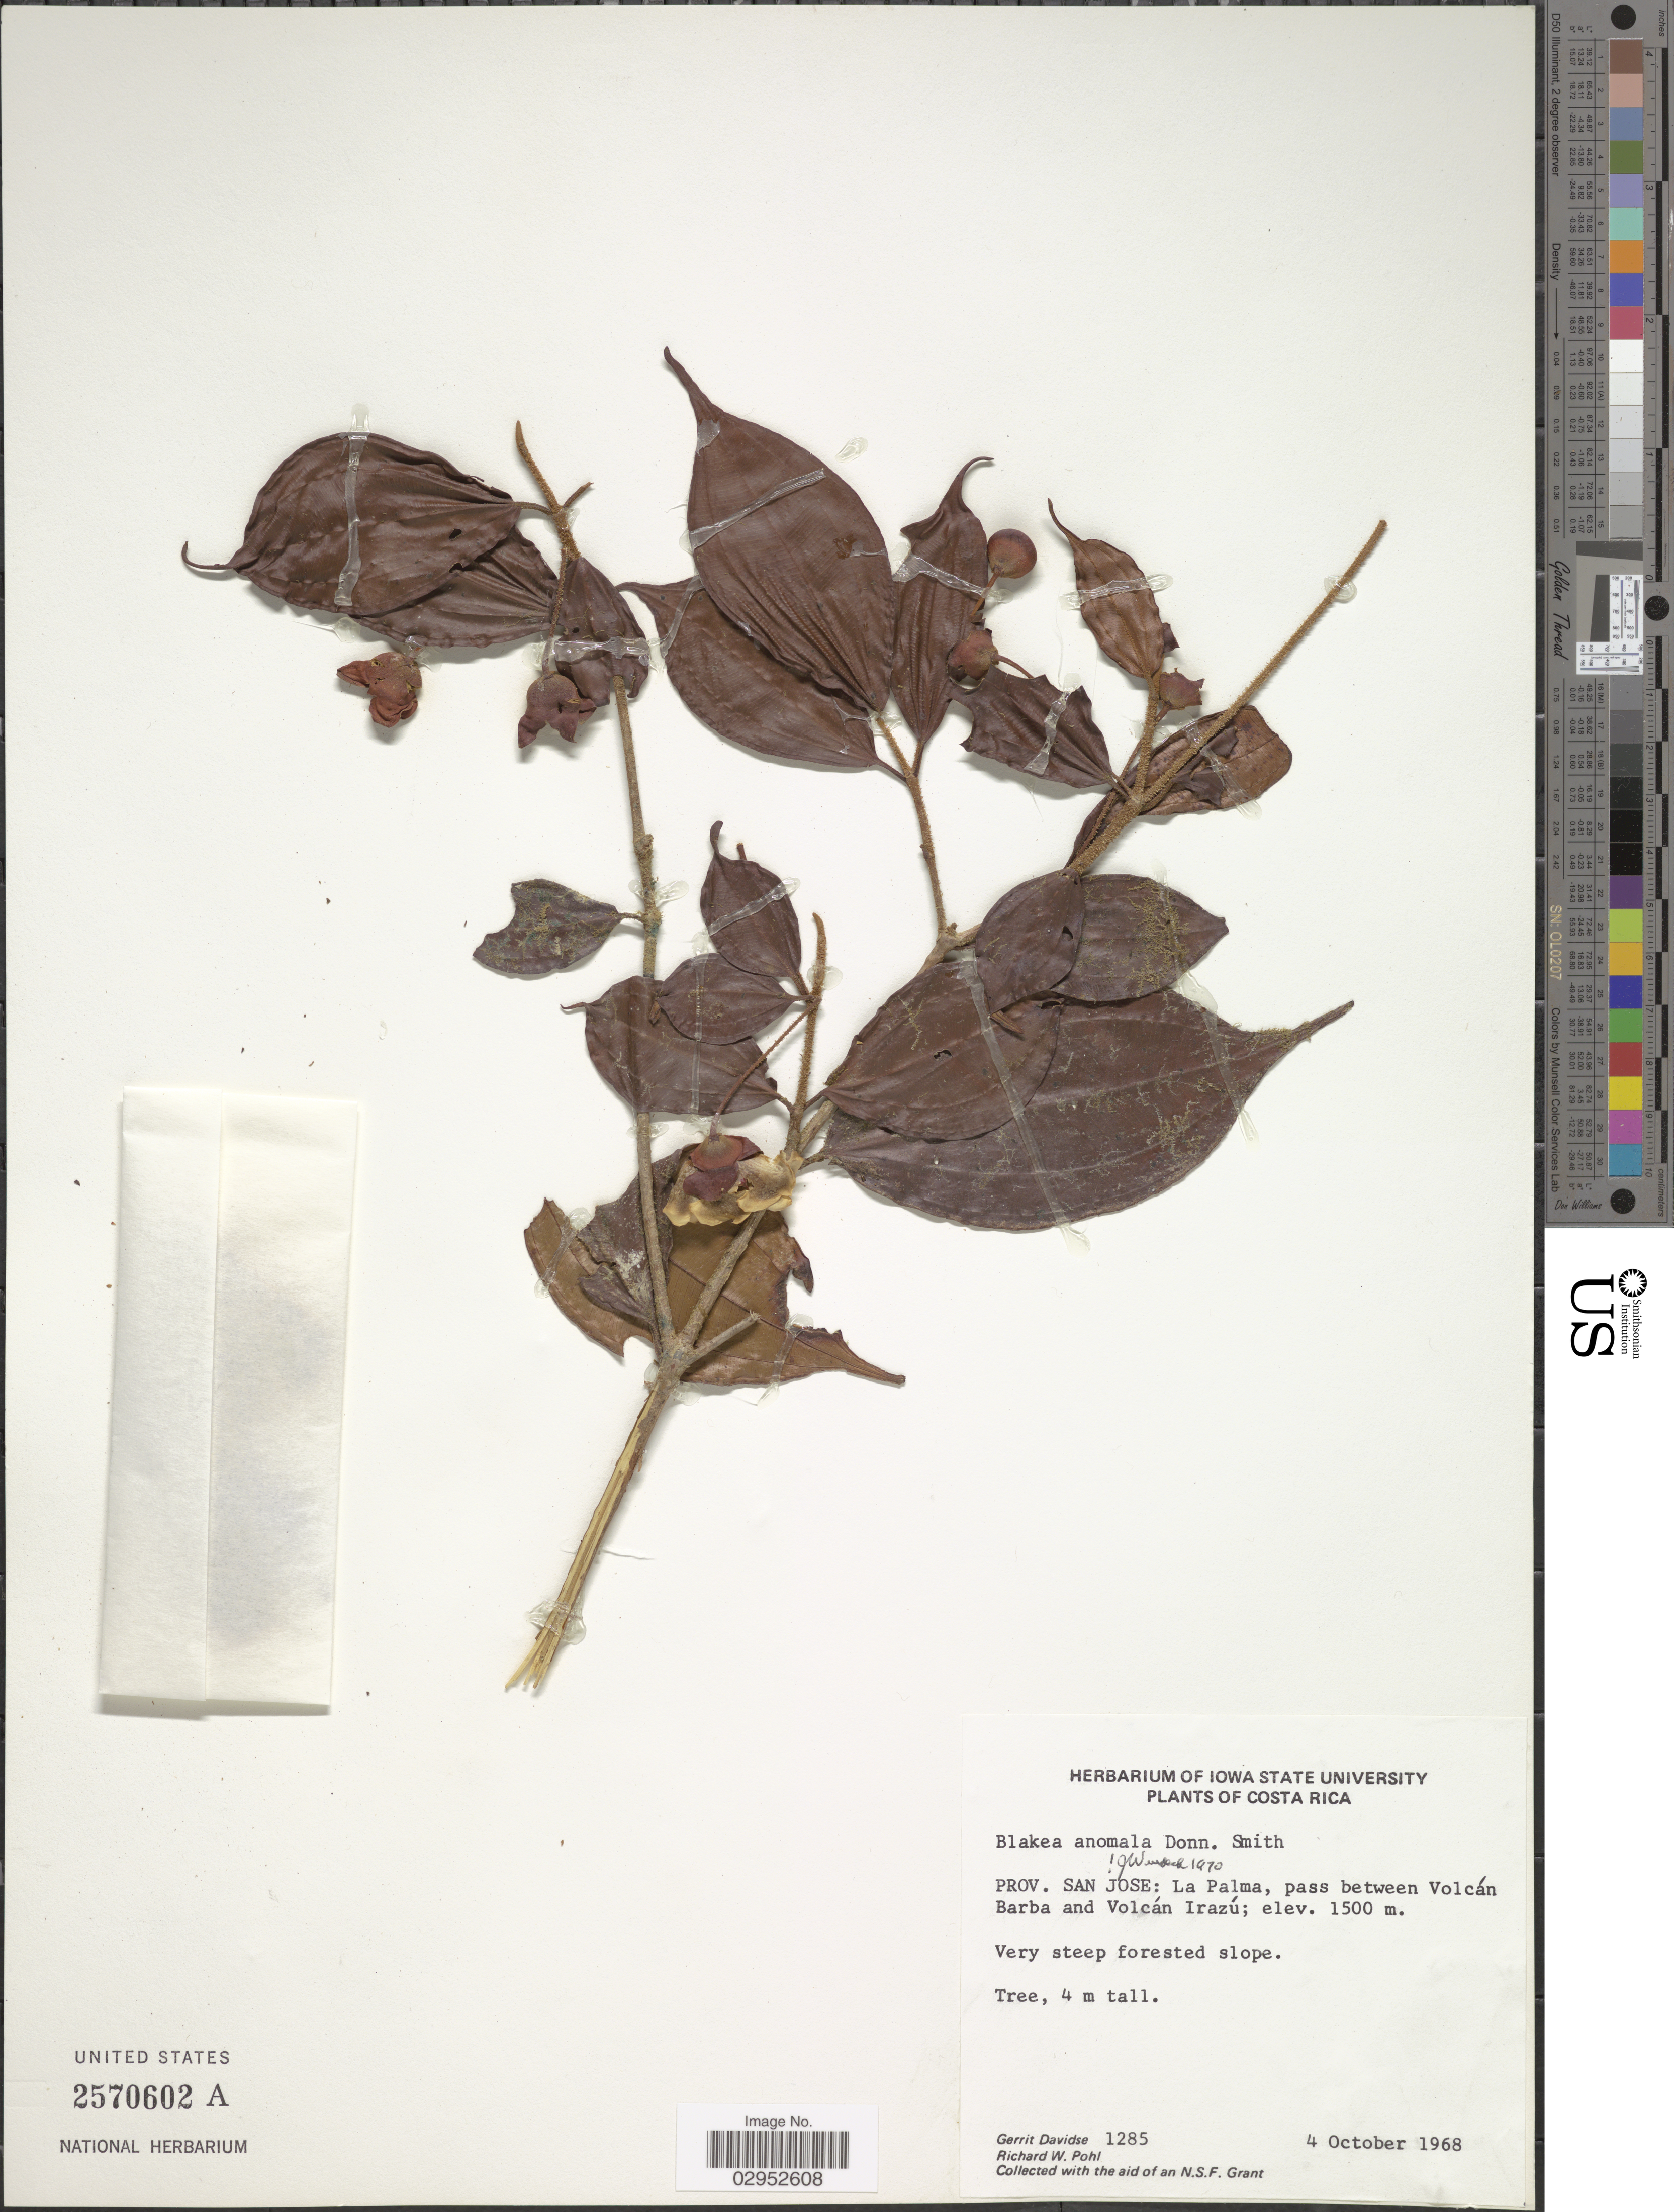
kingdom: Plantae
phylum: Tracheophyta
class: Magnoliopsida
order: Myrtales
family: Melastomataceae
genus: Blakea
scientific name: Blakea anomala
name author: Donn. Sm.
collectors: G. Davidse & R. W. Pohl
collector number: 1285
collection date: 1968-10-04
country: Costa Rica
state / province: San José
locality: La Palma, pass between Volcán Barba and Volcán Irazú.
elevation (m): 1500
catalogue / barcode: US 2570602A